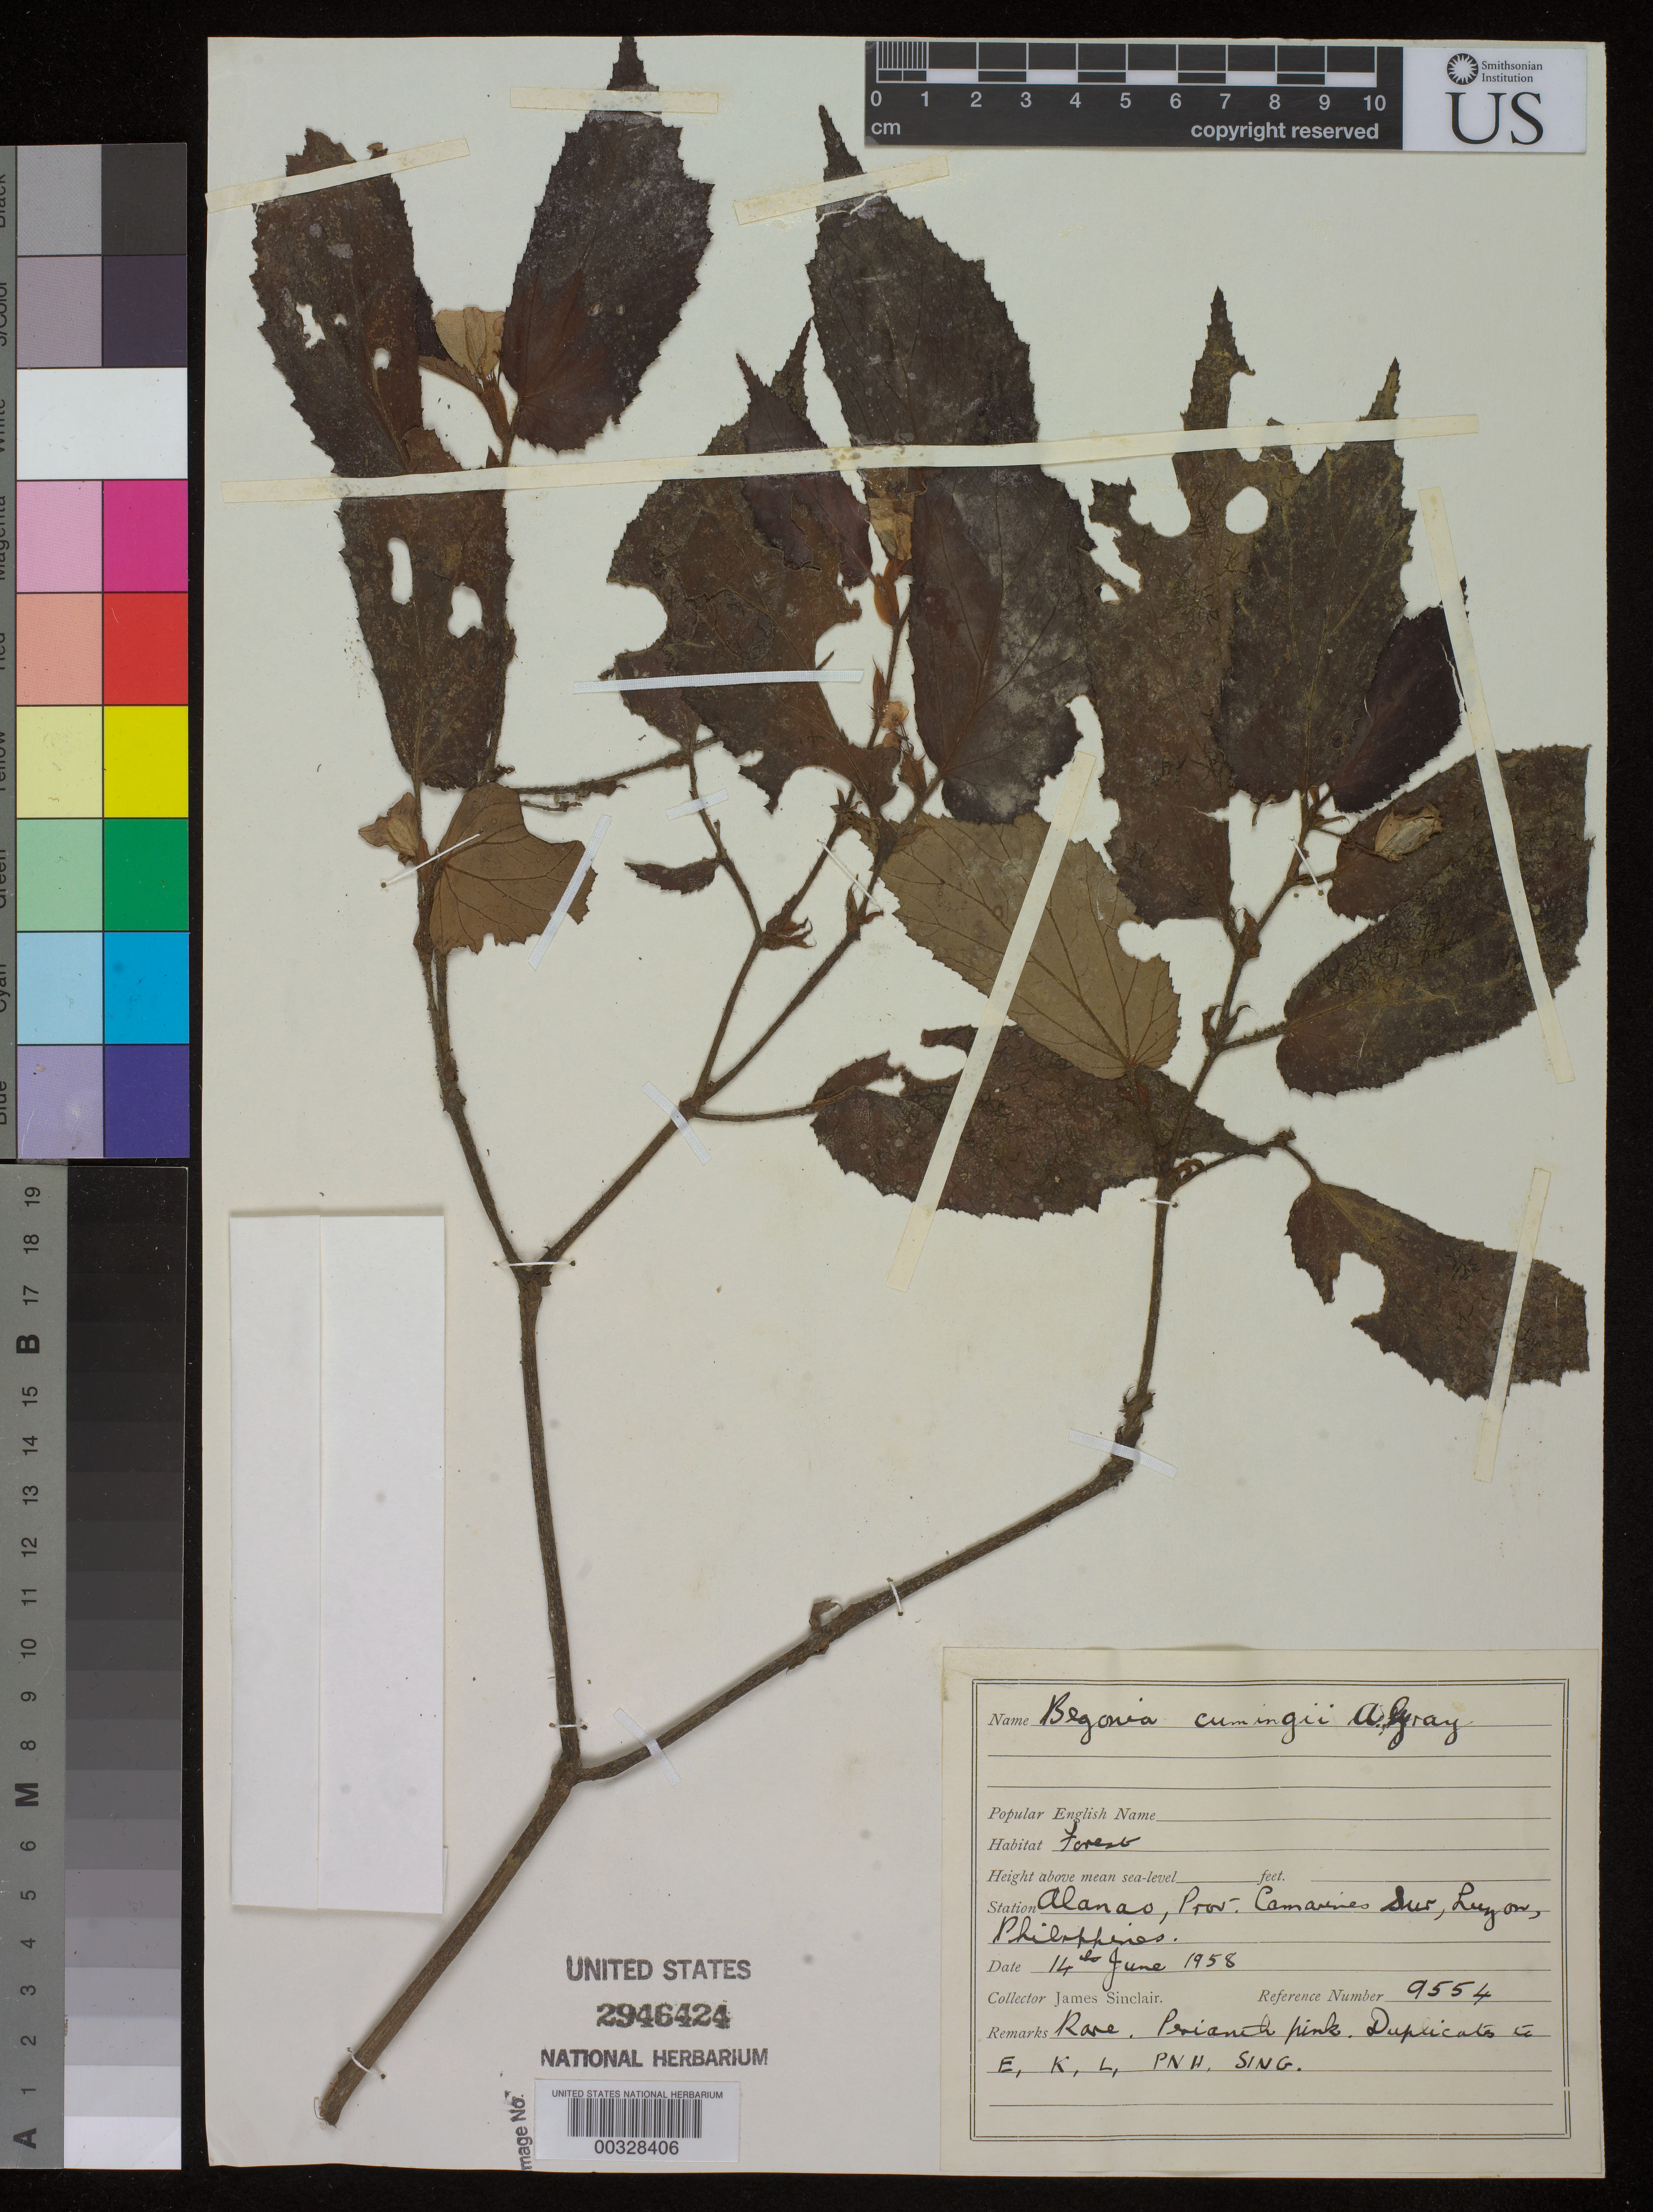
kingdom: Plantae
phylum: Tracheophyta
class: Magnoliopsida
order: Cucurbitales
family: Begoniaceae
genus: Begonia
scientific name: Begonia cumingii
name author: A. Gray in Wilkes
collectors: J. Sinclair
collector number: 9554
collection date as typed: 14 Jun 1958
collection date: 1958-06-14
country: Philippines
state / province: Bicol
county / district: Camarines Sur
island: Luzon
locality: Alamao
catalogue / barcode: US 2946424